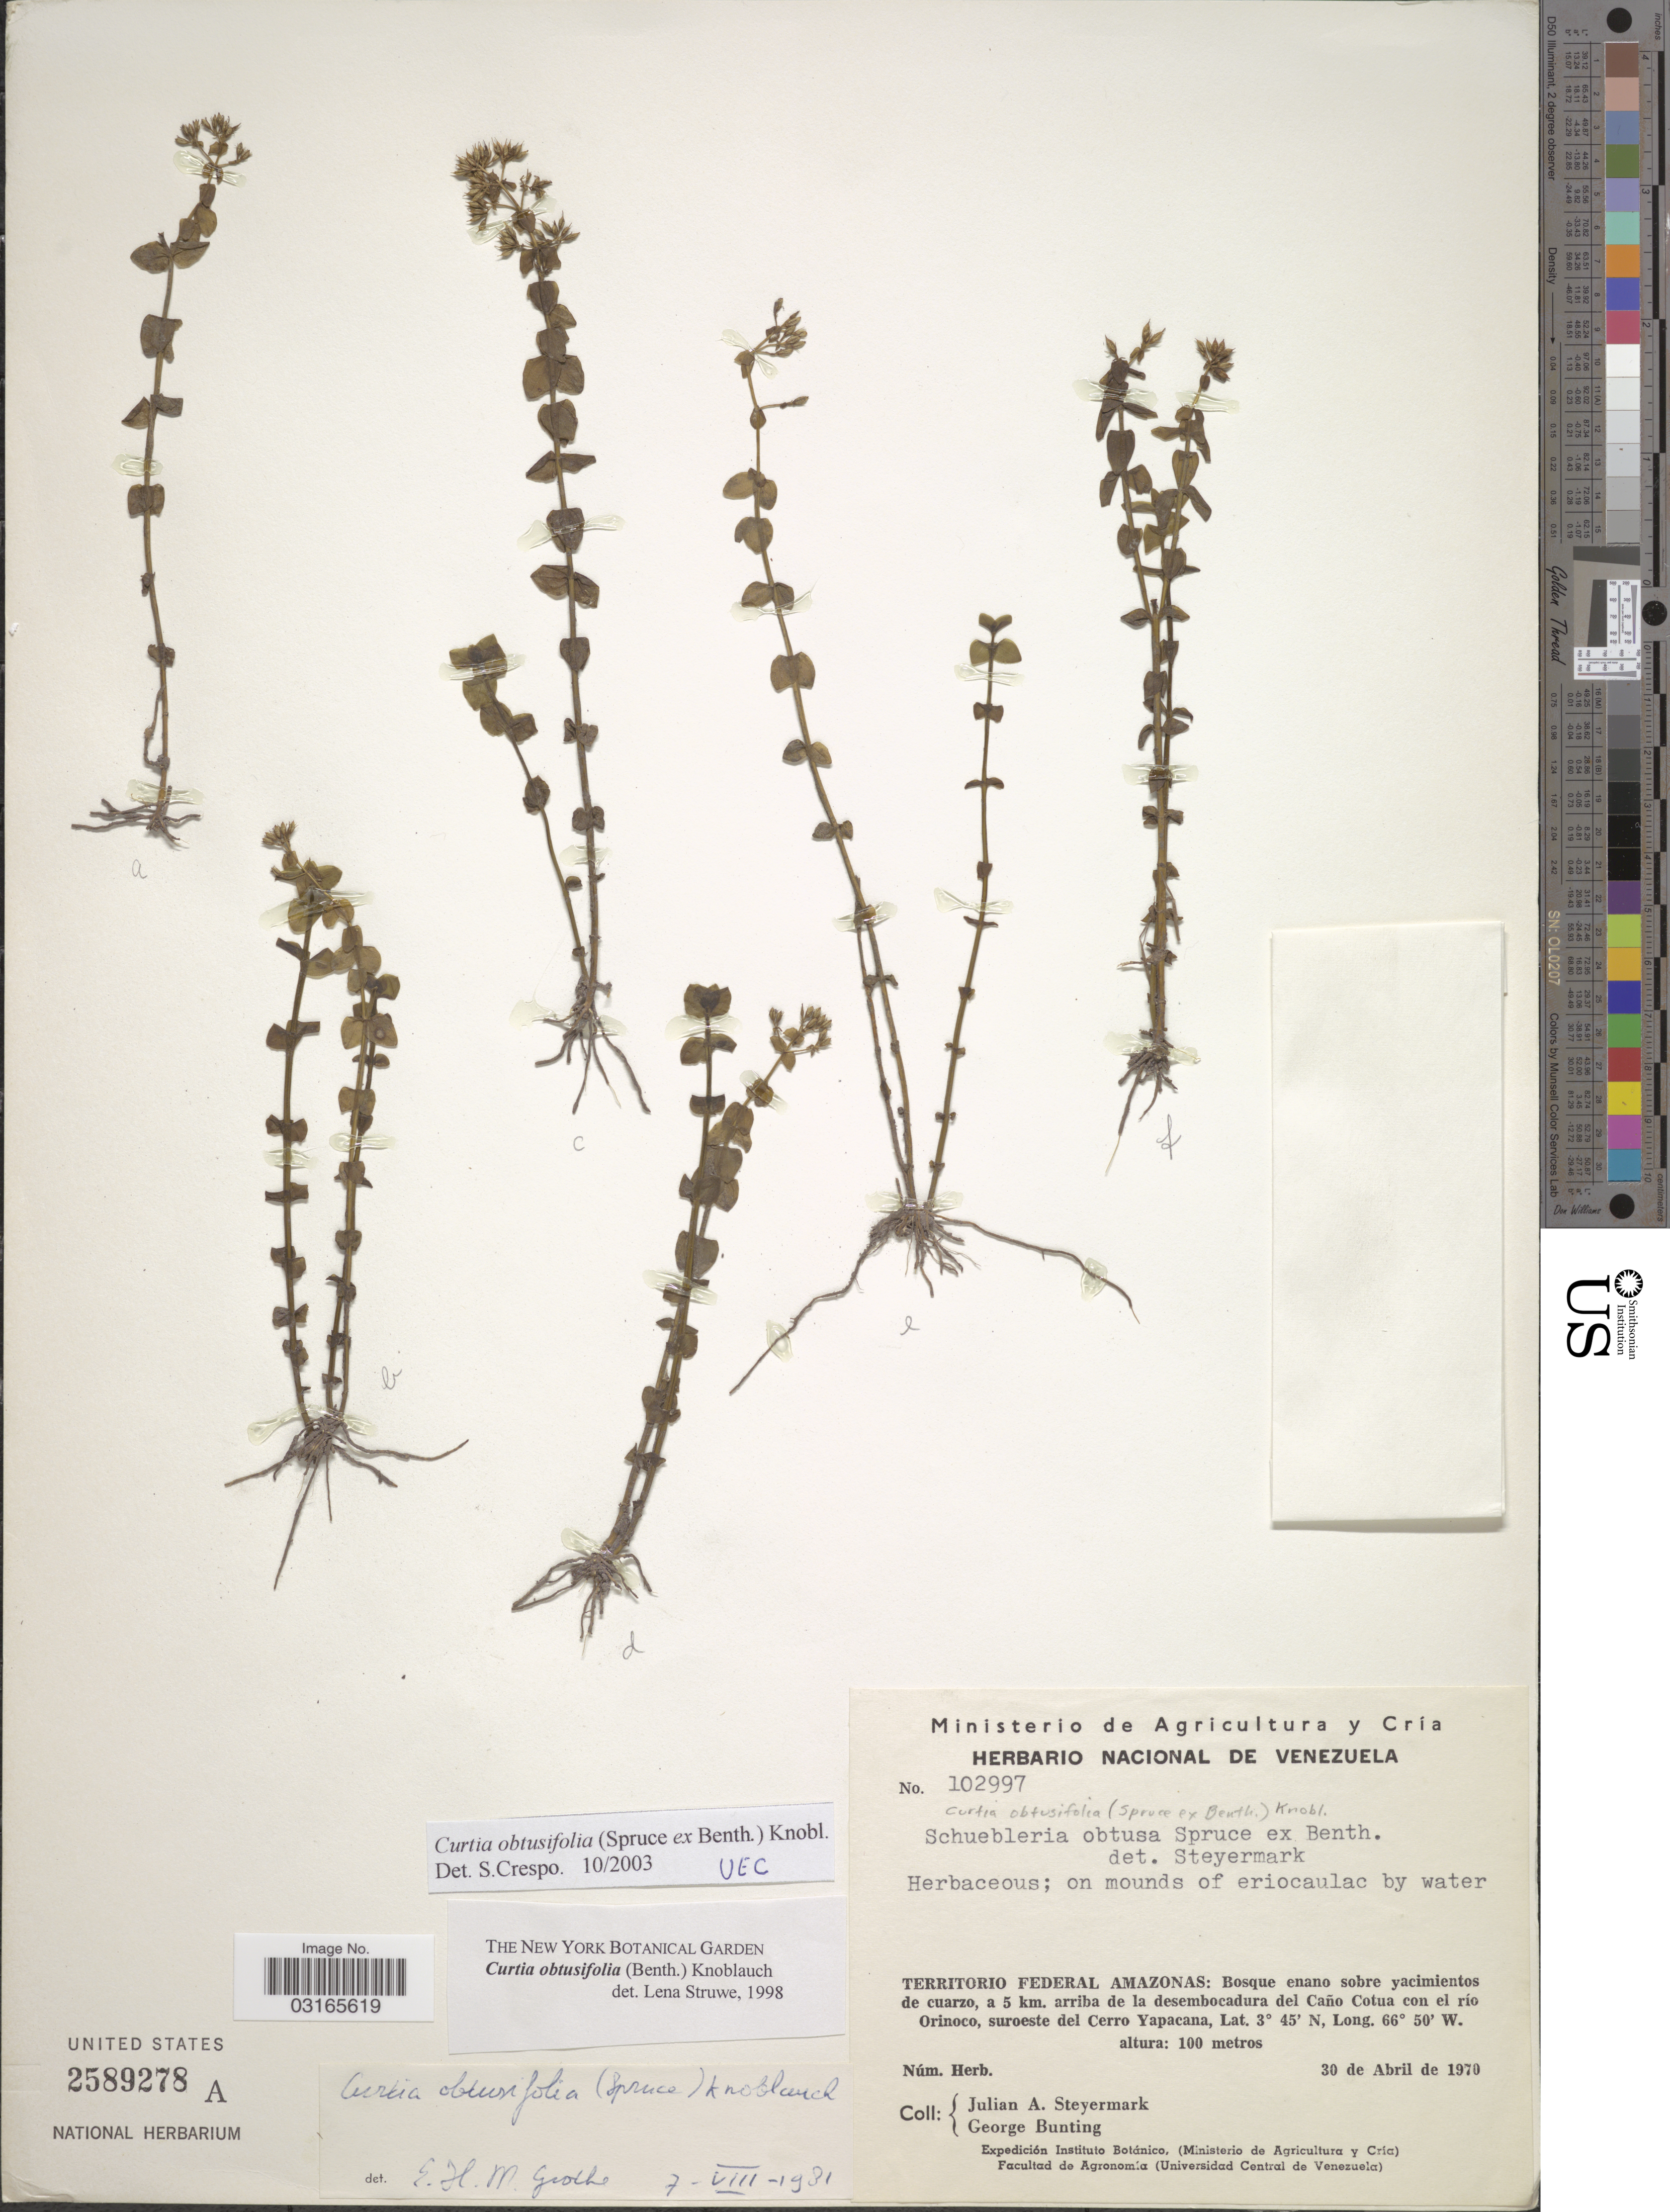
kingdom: Plantae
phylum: Tracheophyta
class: Magnoliopsida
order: Gentianales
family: Gentianaceae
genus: Curtia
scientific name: Curtia obtusifolia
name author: (Benth.) Knobl.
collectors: J. Steyermark & G. S. Bunting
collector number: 102997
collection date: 1970-04-30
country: Venezuela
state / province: Amazonas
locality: Territorio Federal Amazonas: Bosque enano sobre yacimientos de cuarzo, a 5 km. arriba de la desembocadura del Caño Cotua con el río Orinoco, suroeste del Cerro Yapacana.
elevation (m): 100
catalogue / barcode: US 2589278A